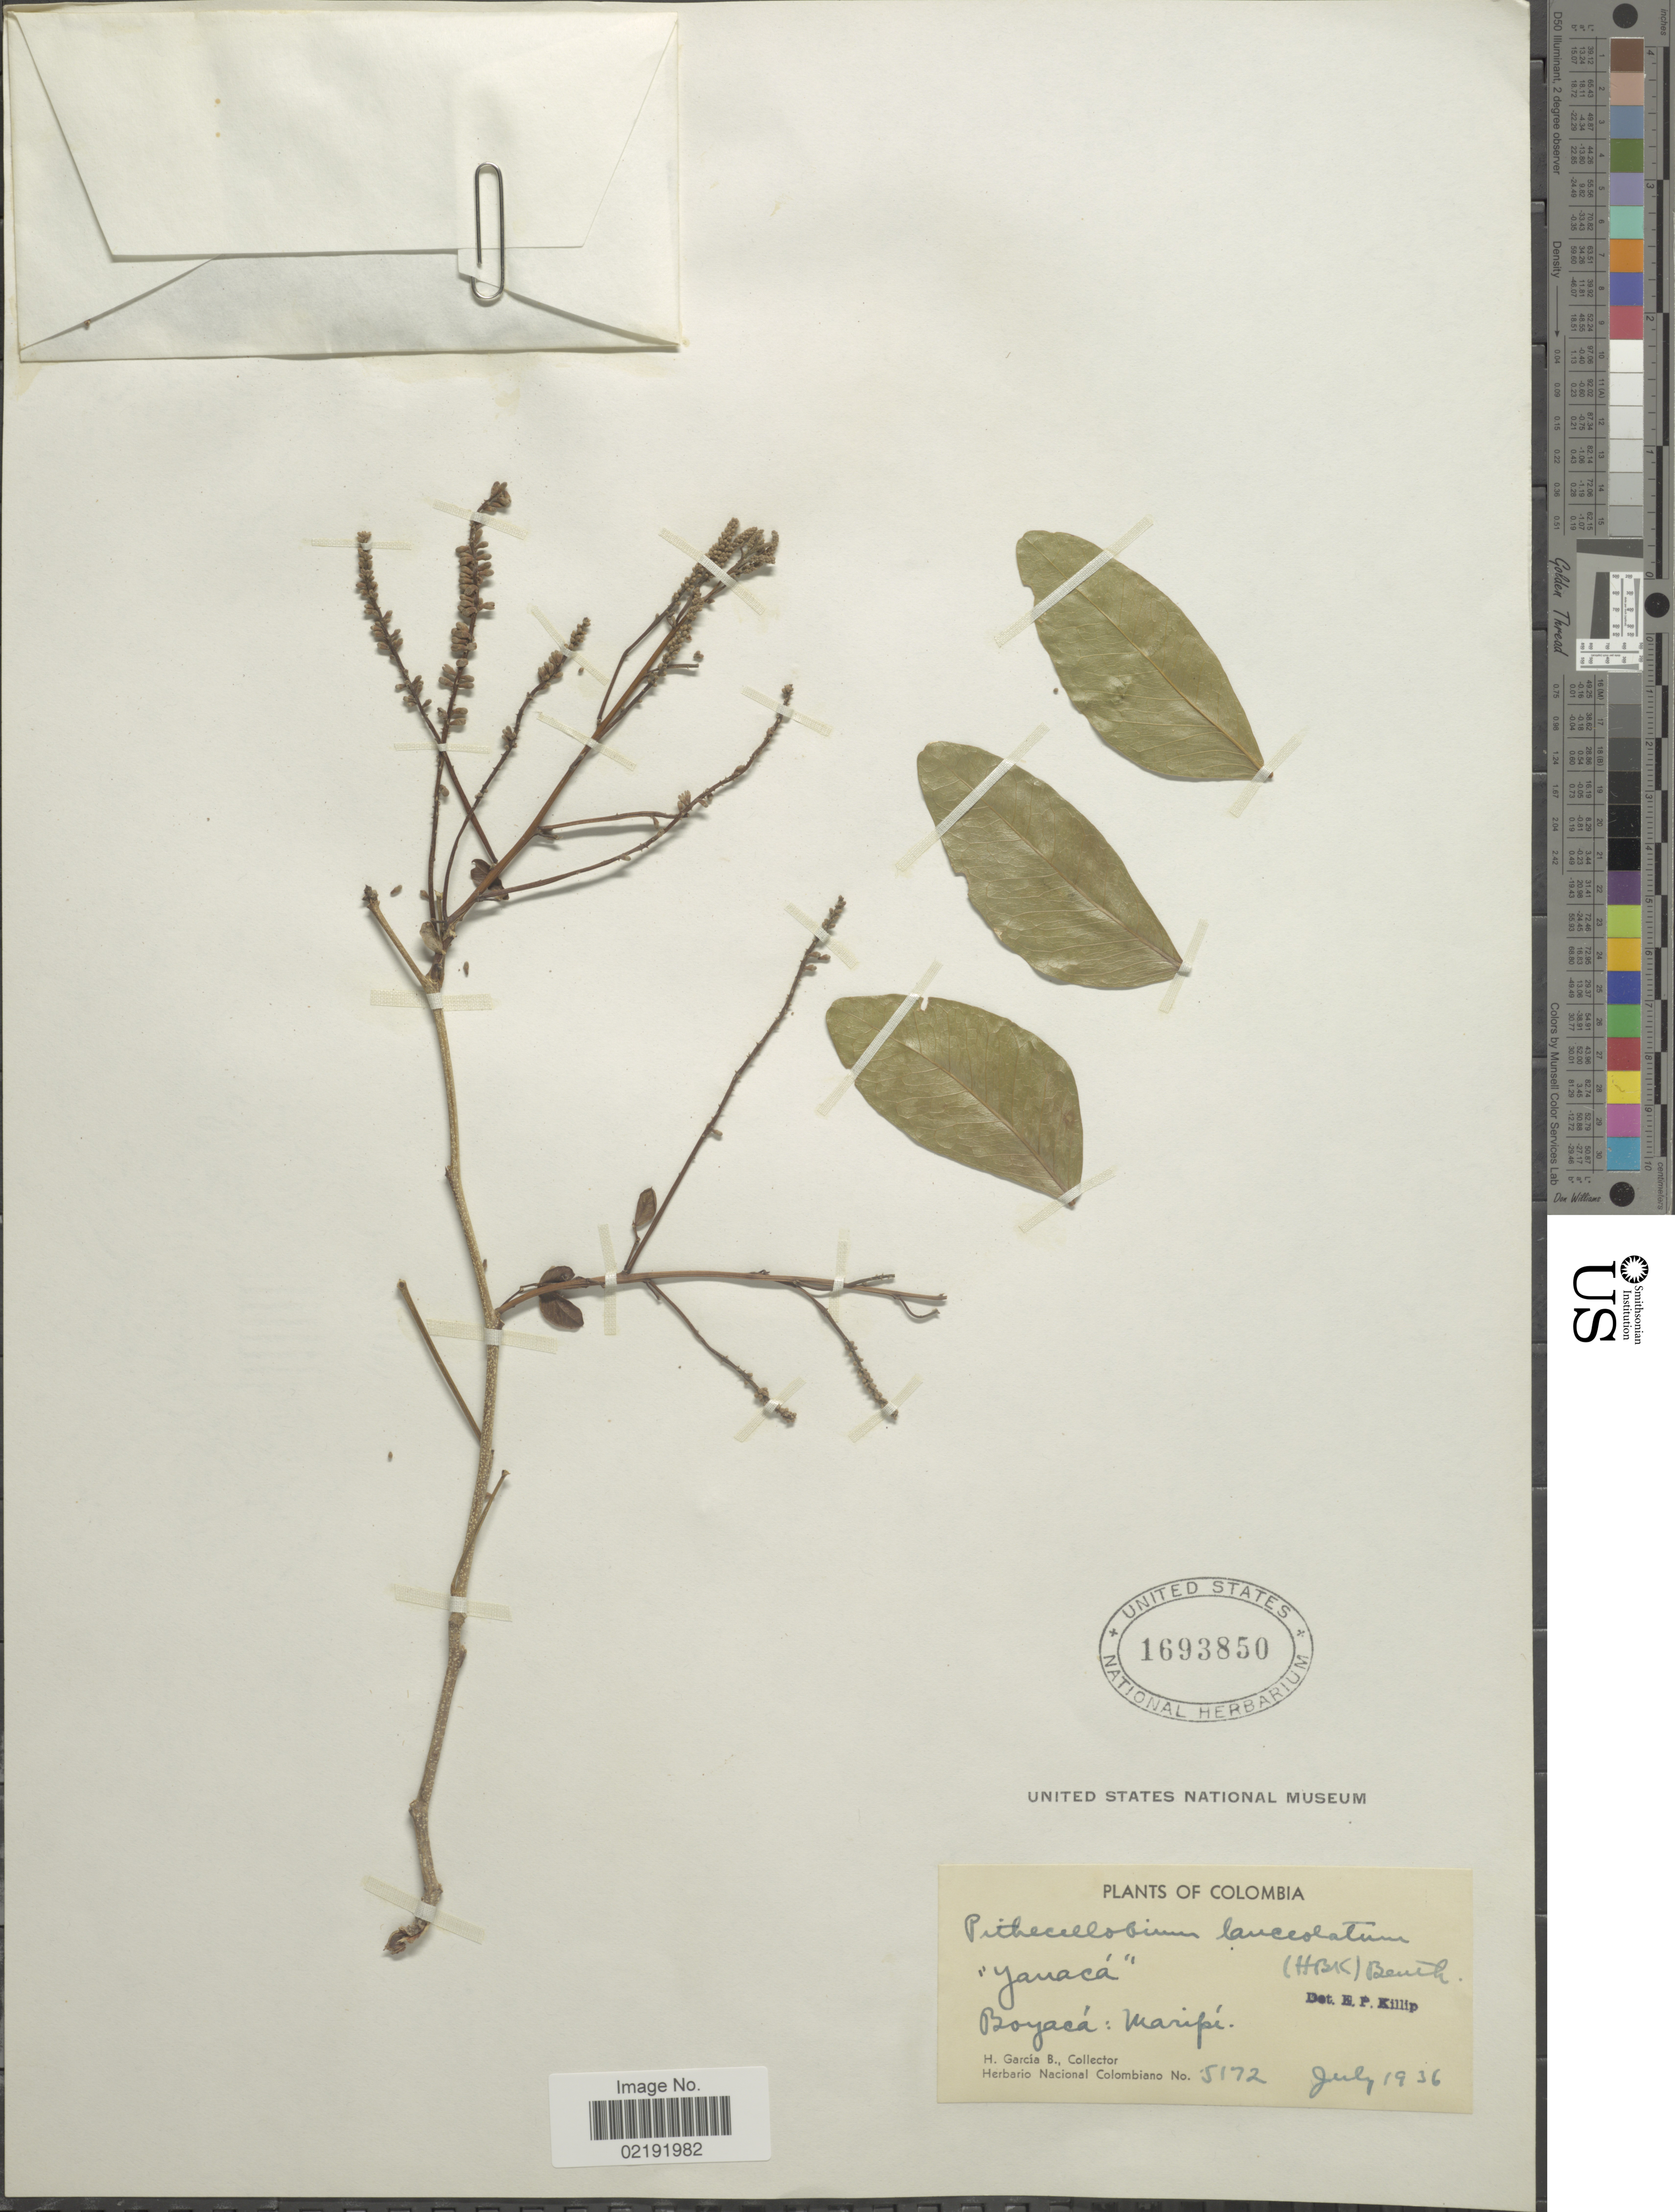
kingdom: Plantae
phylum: Tracheophyta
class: Magnoliopsida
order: Fabales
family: Fabaceae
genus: Pithecellobium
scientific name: Pithecellobium lanceolatum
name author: (Humb. & Bonpl. ex Willd.) Benth.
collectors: H. García Barriga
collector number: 5172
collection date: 1936-07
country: Colombia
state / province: Boyacá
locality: Boyacá: Maripí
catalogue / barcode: US 1693850